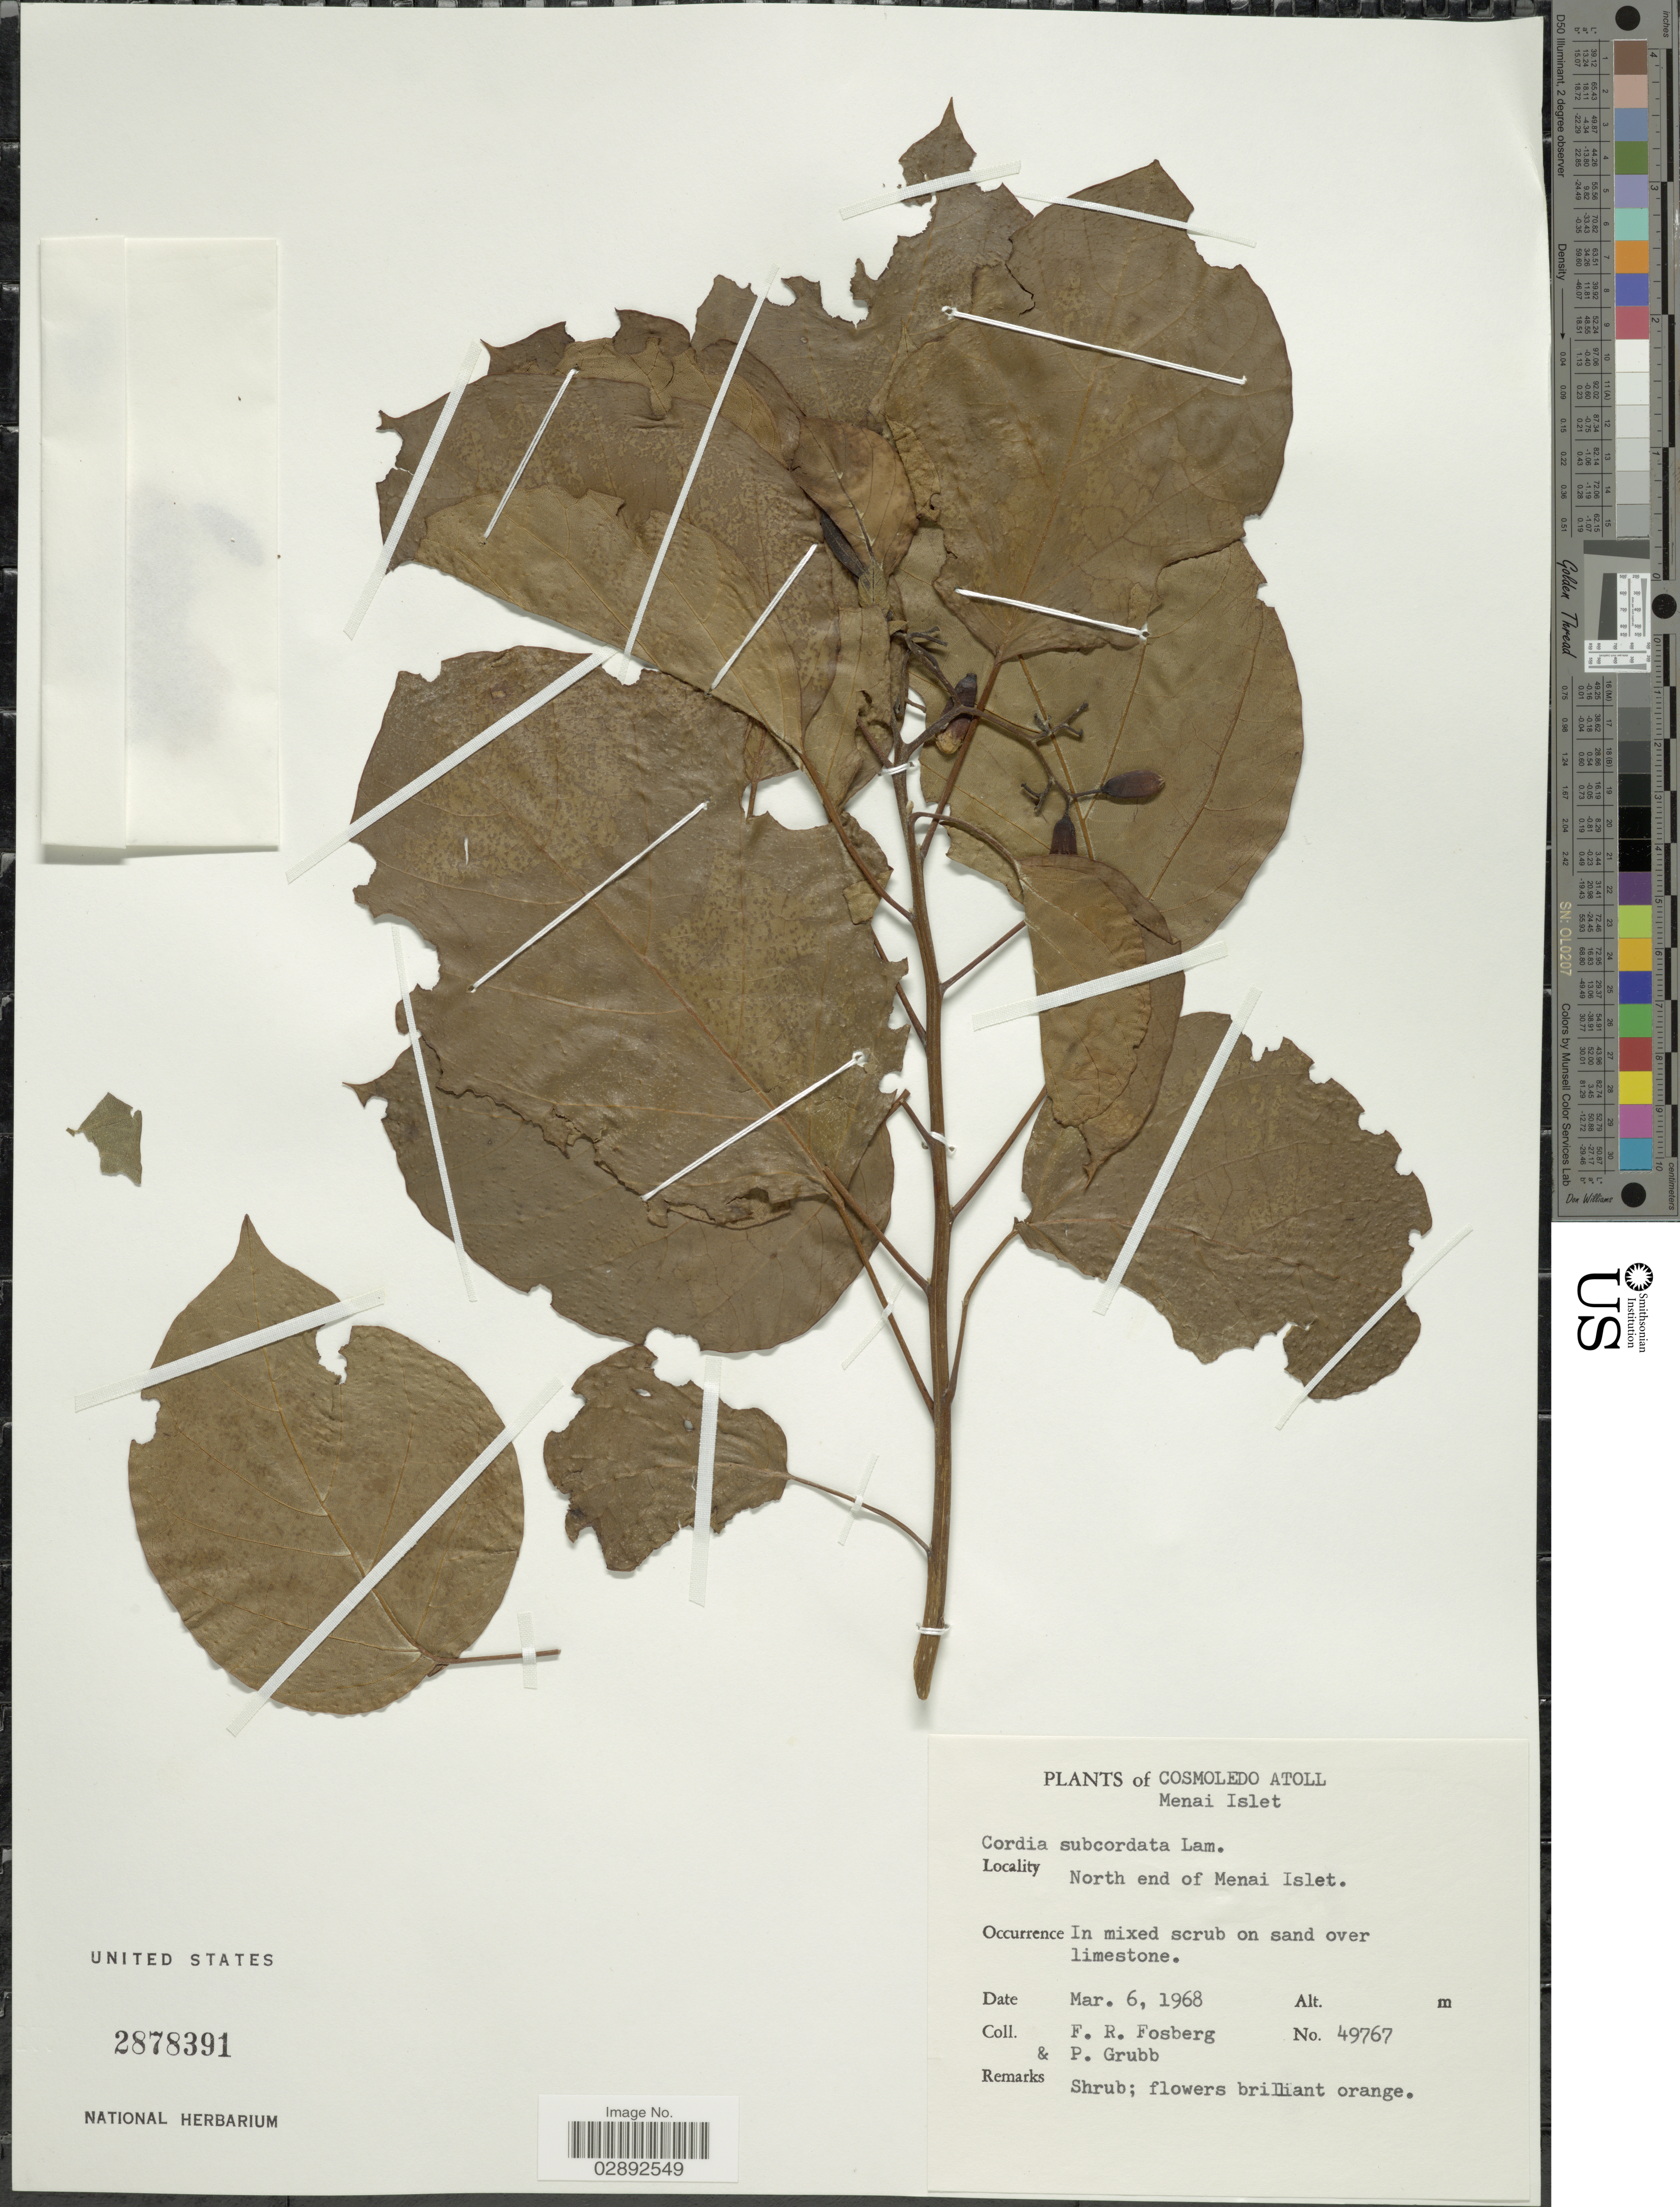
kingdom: Plantae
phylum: Tracheophyta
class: Magnoliopsida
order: Boraginales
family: Cordiaceae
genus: Cordia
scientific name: Cordia subcordata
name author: Lam.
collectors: F. R. Fosberg & P. J. Grubb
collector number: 49767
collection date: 1968-03-06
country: Seychelles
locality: Cosmoledo Atoll. Menai Islet. North end of Menai Islet.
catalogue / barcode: US 2878391